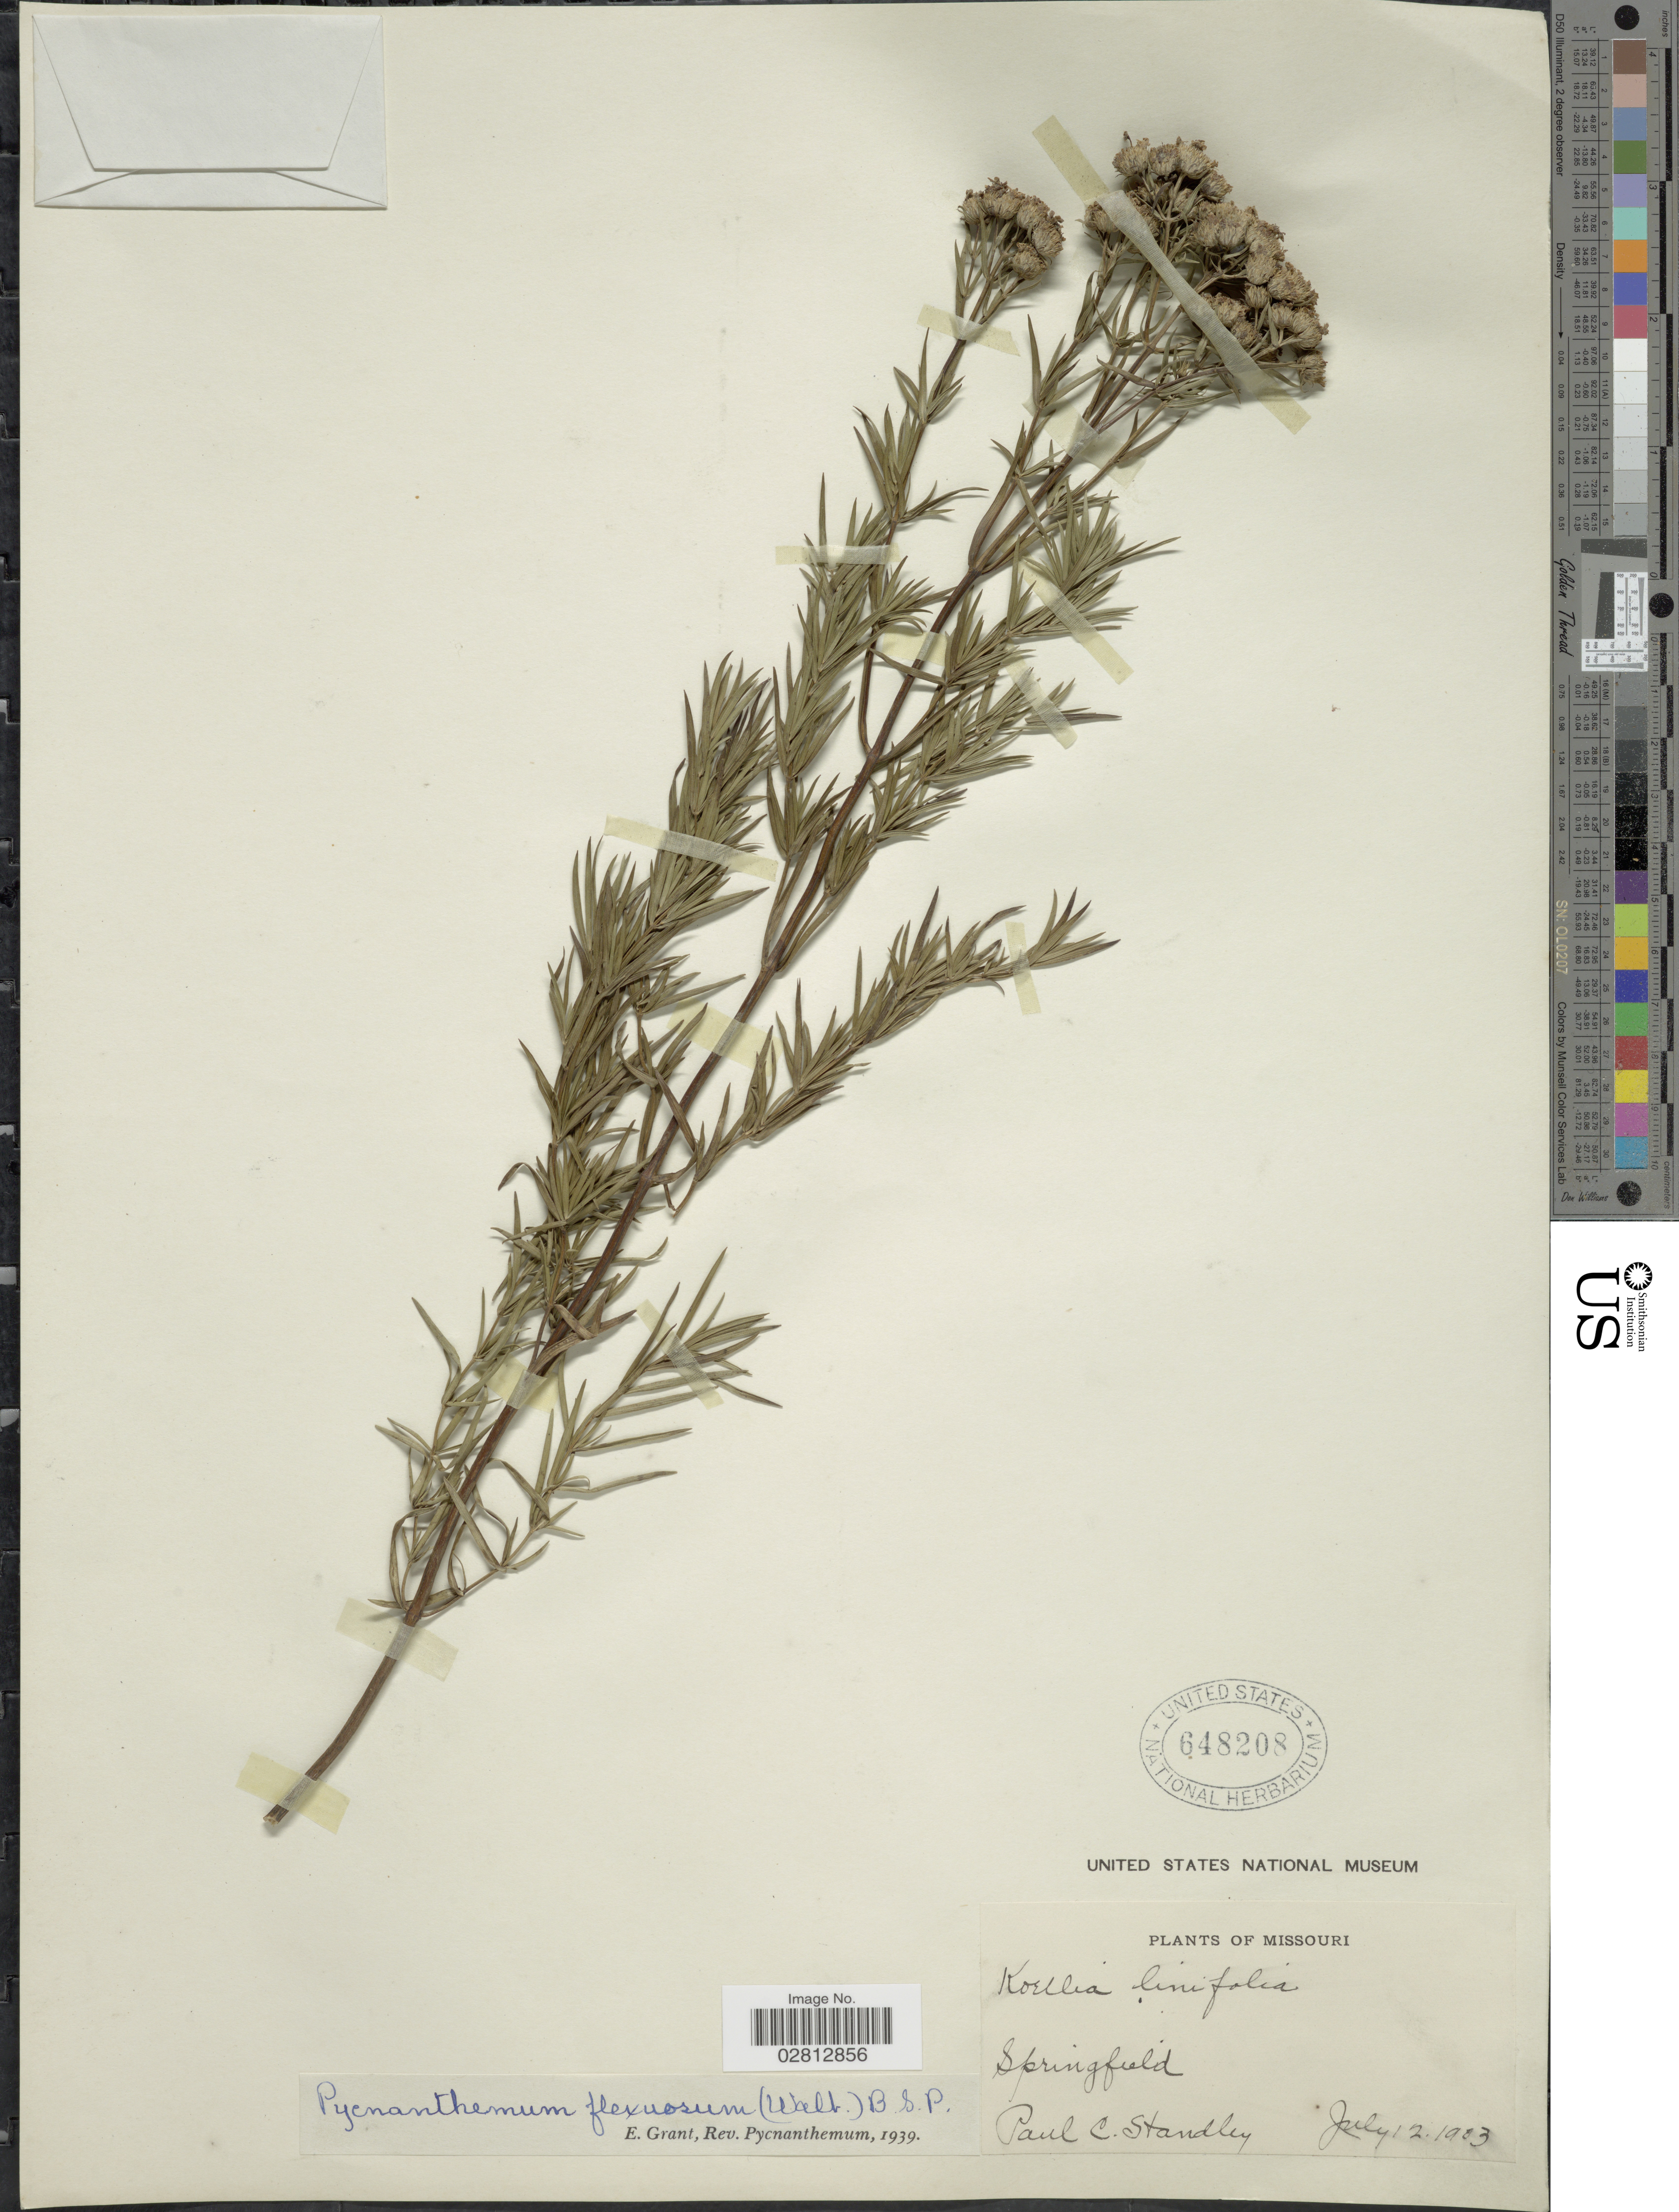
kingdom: Plantae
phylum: Tracheophyta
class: Magnoliopsida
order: Lamiales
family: Lamiaceae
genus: Pycnanthemum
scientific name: Pycnanthemum tenuifolium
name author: Schrad.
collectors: P. C. Standley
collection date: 1903-07-12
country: United States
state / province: Missouri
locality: Springfield.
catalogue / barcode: US 648208